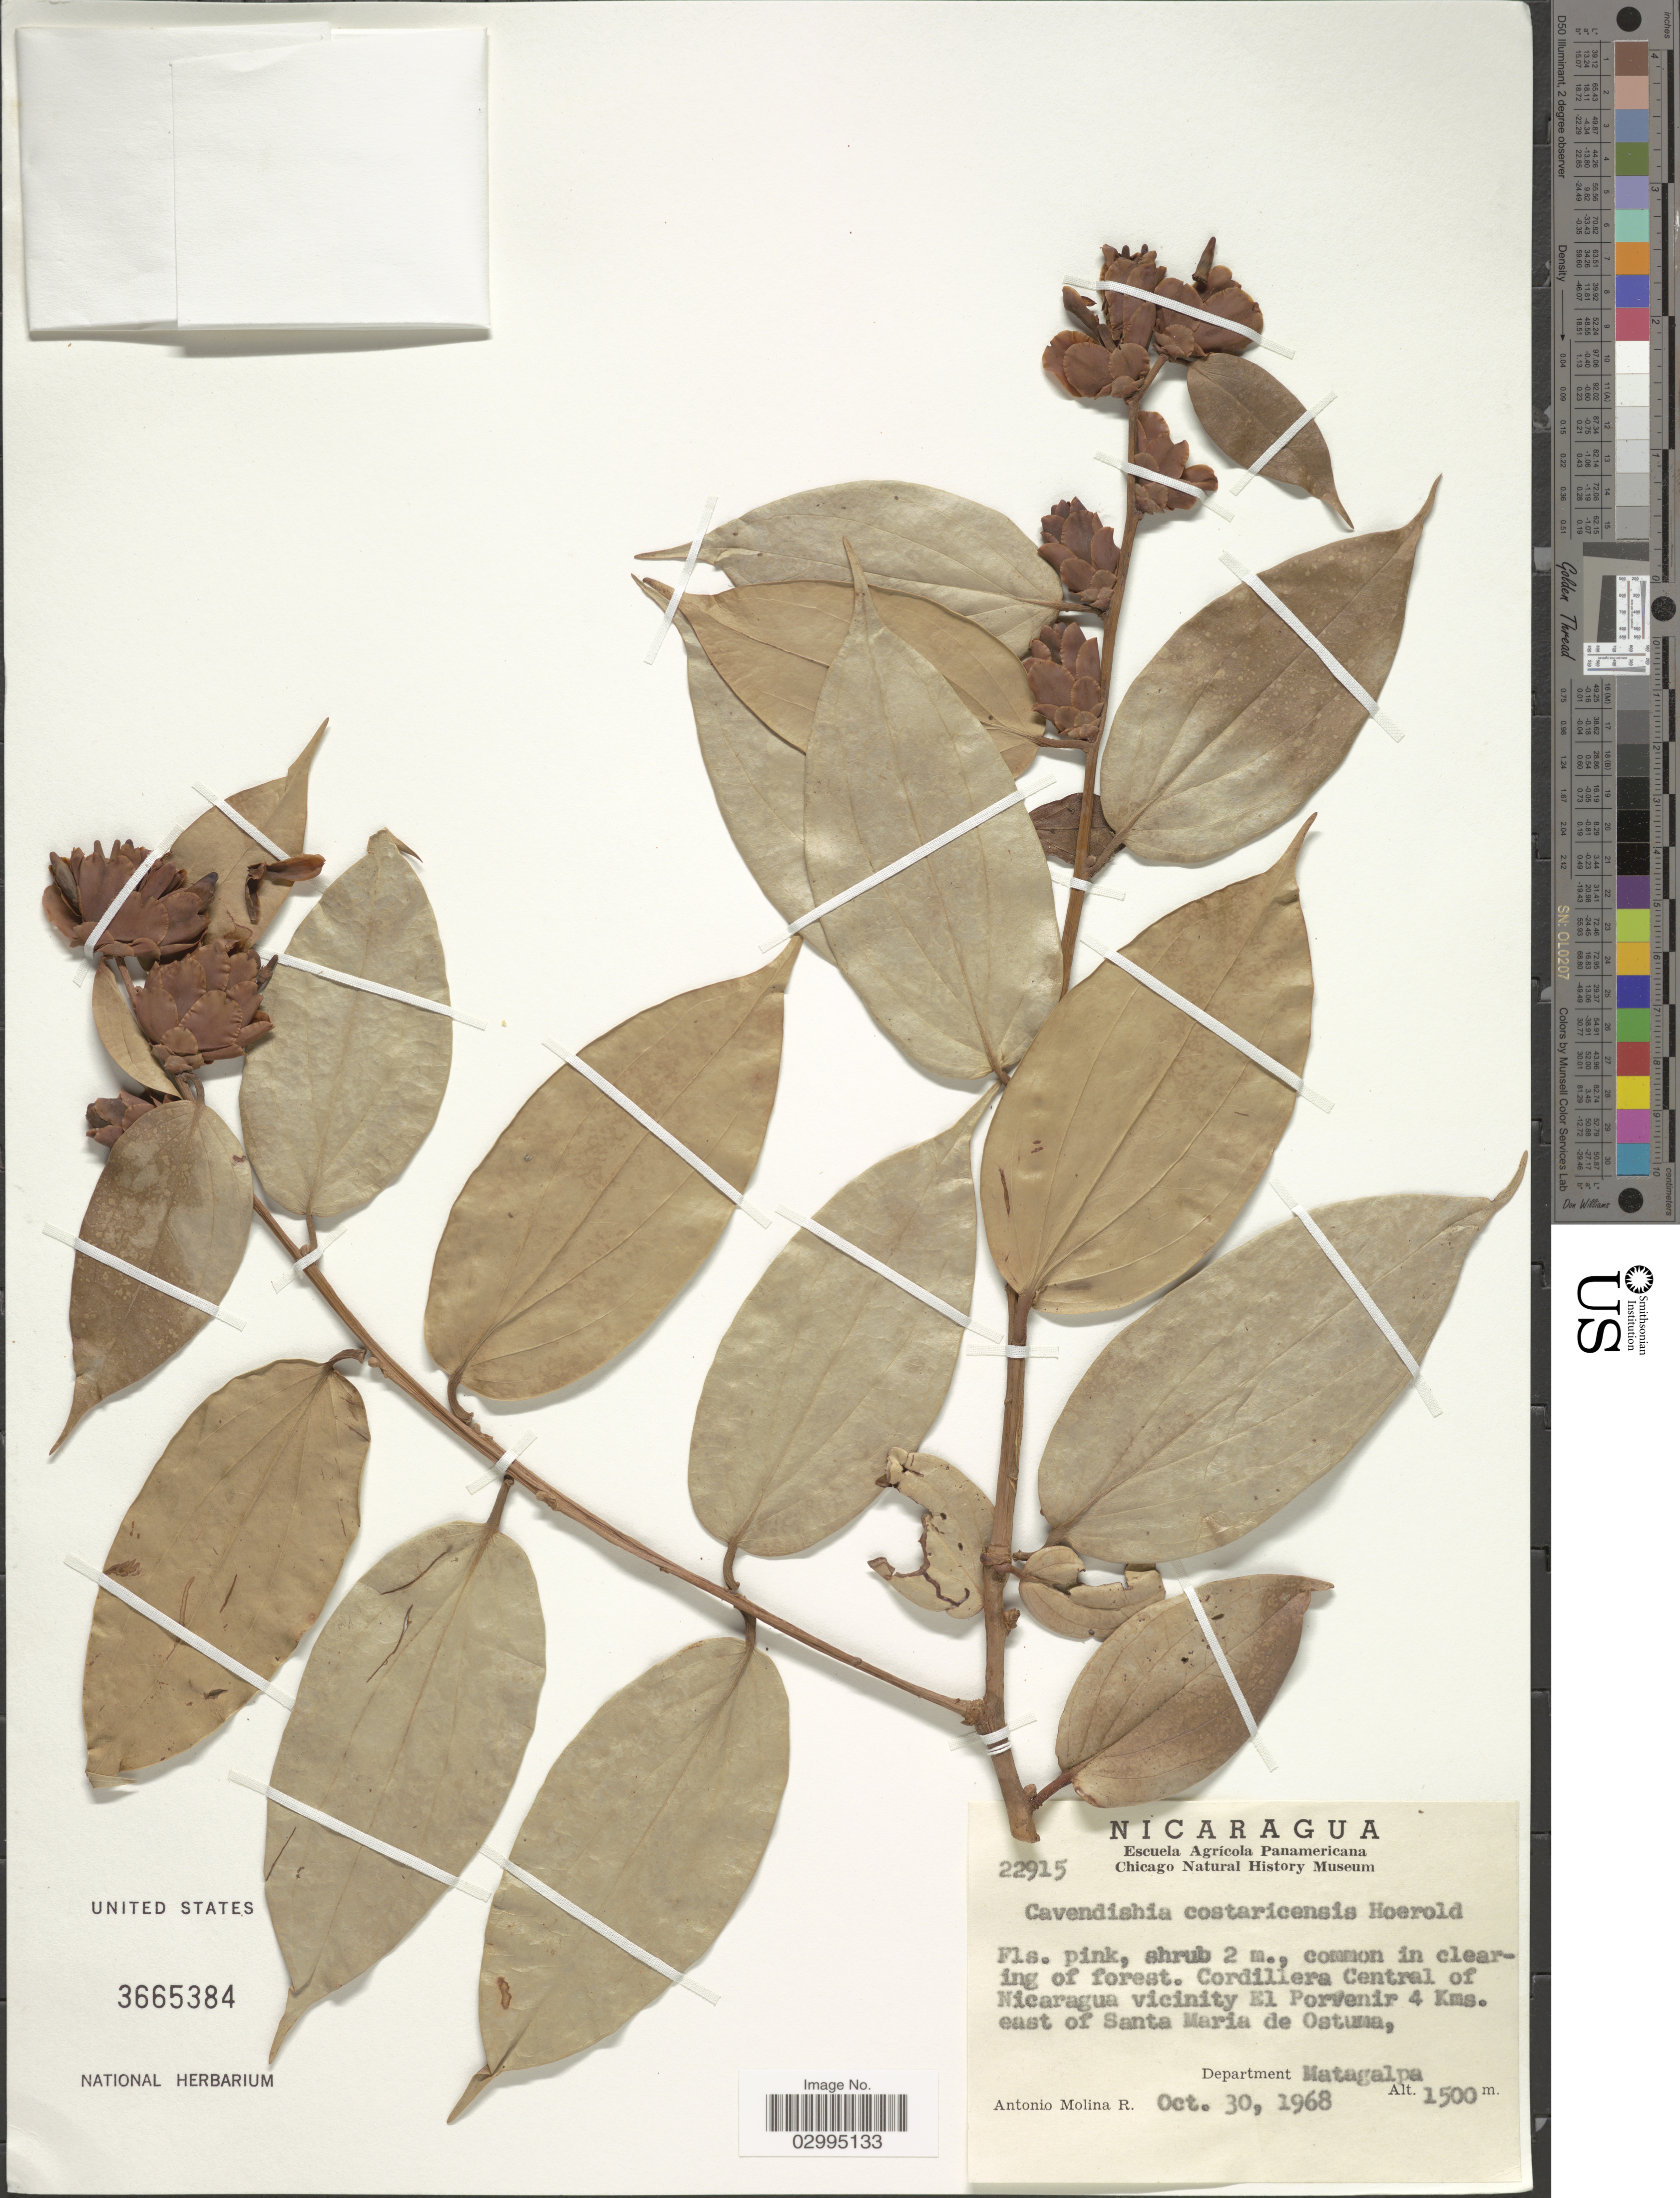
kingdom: Plantae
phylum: Tracheophyta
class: Magnoliopsida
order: Ericales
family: Ericaceae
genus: Cavendishia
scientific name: Cavendishia costaricensis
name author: Hoerold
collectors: A. Molina R.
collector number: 22915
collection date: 1968-10-30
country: Nicaragua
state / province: Matagalpa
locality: Cordillera Central of Nicaragua vicinity El Porvenir 4 Kms. east of Santa Maria de Ostuma. Department Matagalpa.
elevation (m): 1500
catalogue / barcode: US 3665384